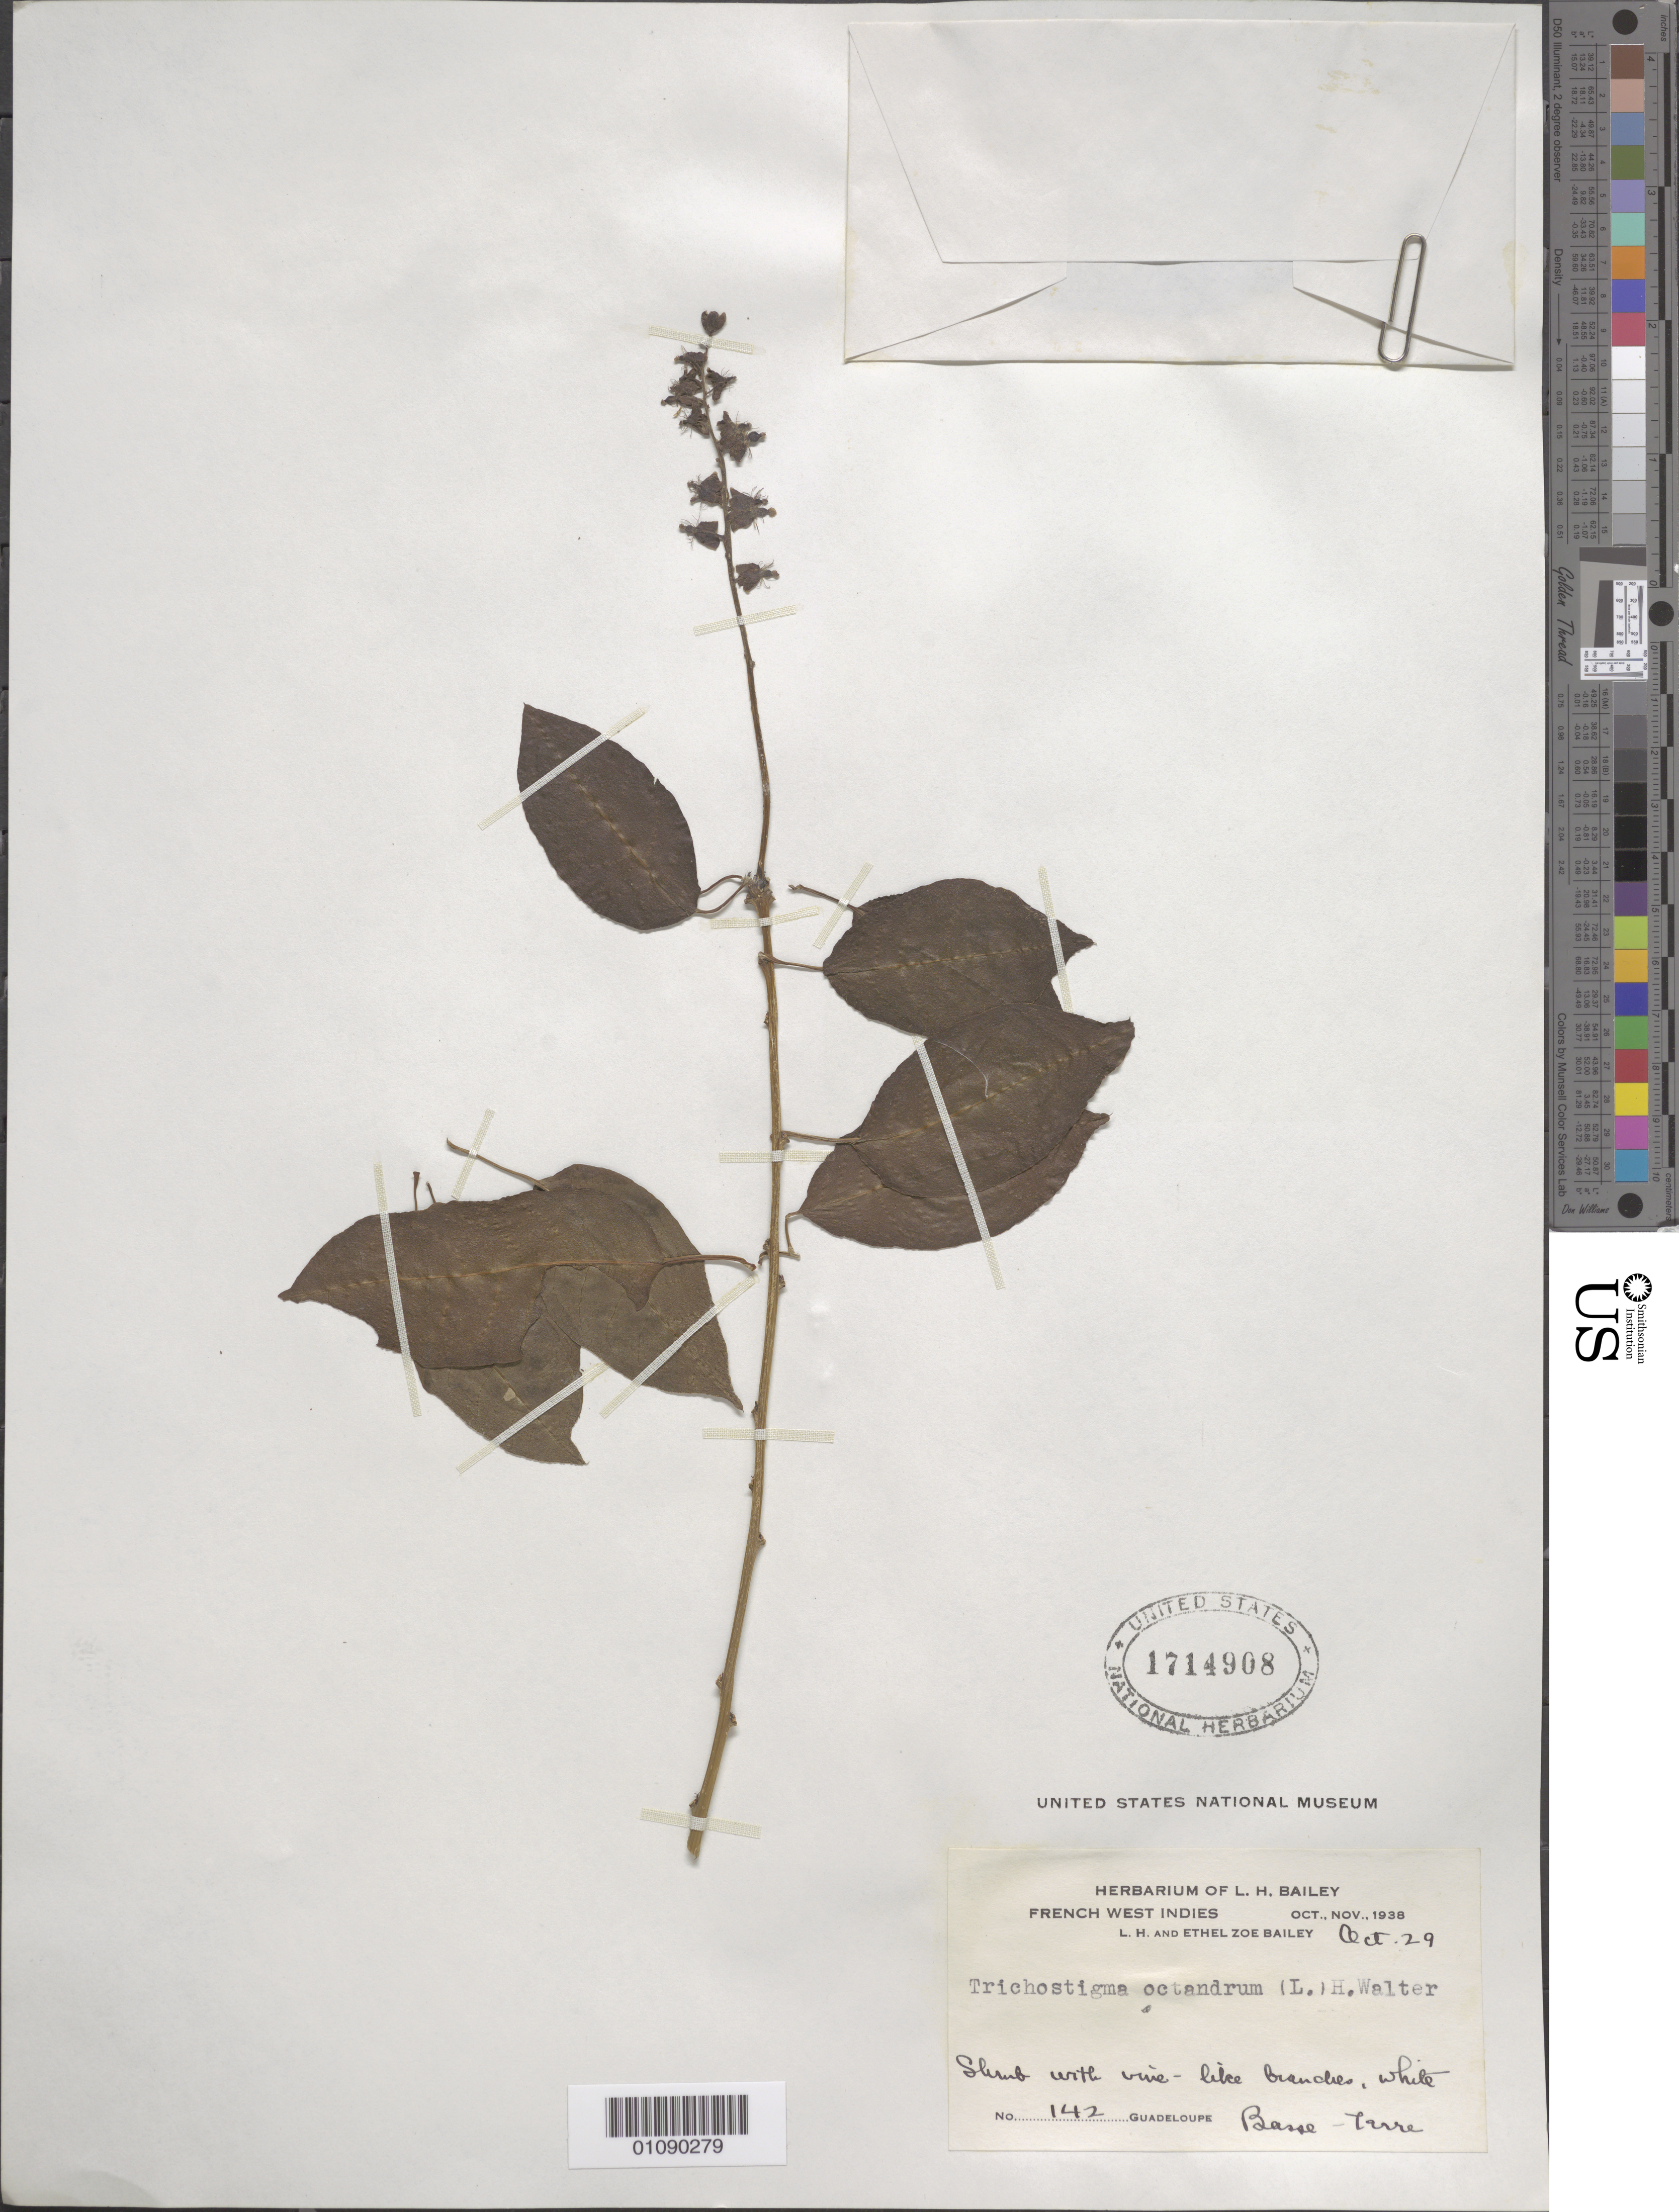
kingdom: Plantae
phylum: Tracheophyta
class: Magnoliopsida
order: Caryophyllales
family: Phytolaccaceae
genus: Trichostigma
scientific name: Trichostigma octandrum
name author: (L.) H. Walter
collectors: L. H. Bailey & E. Z. Bailey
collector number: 142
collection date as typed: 29 Oct 1938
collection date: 1938-10-29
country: Guadeloupe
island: Basse Terre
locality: Vasse terre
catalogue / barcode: US 1714908